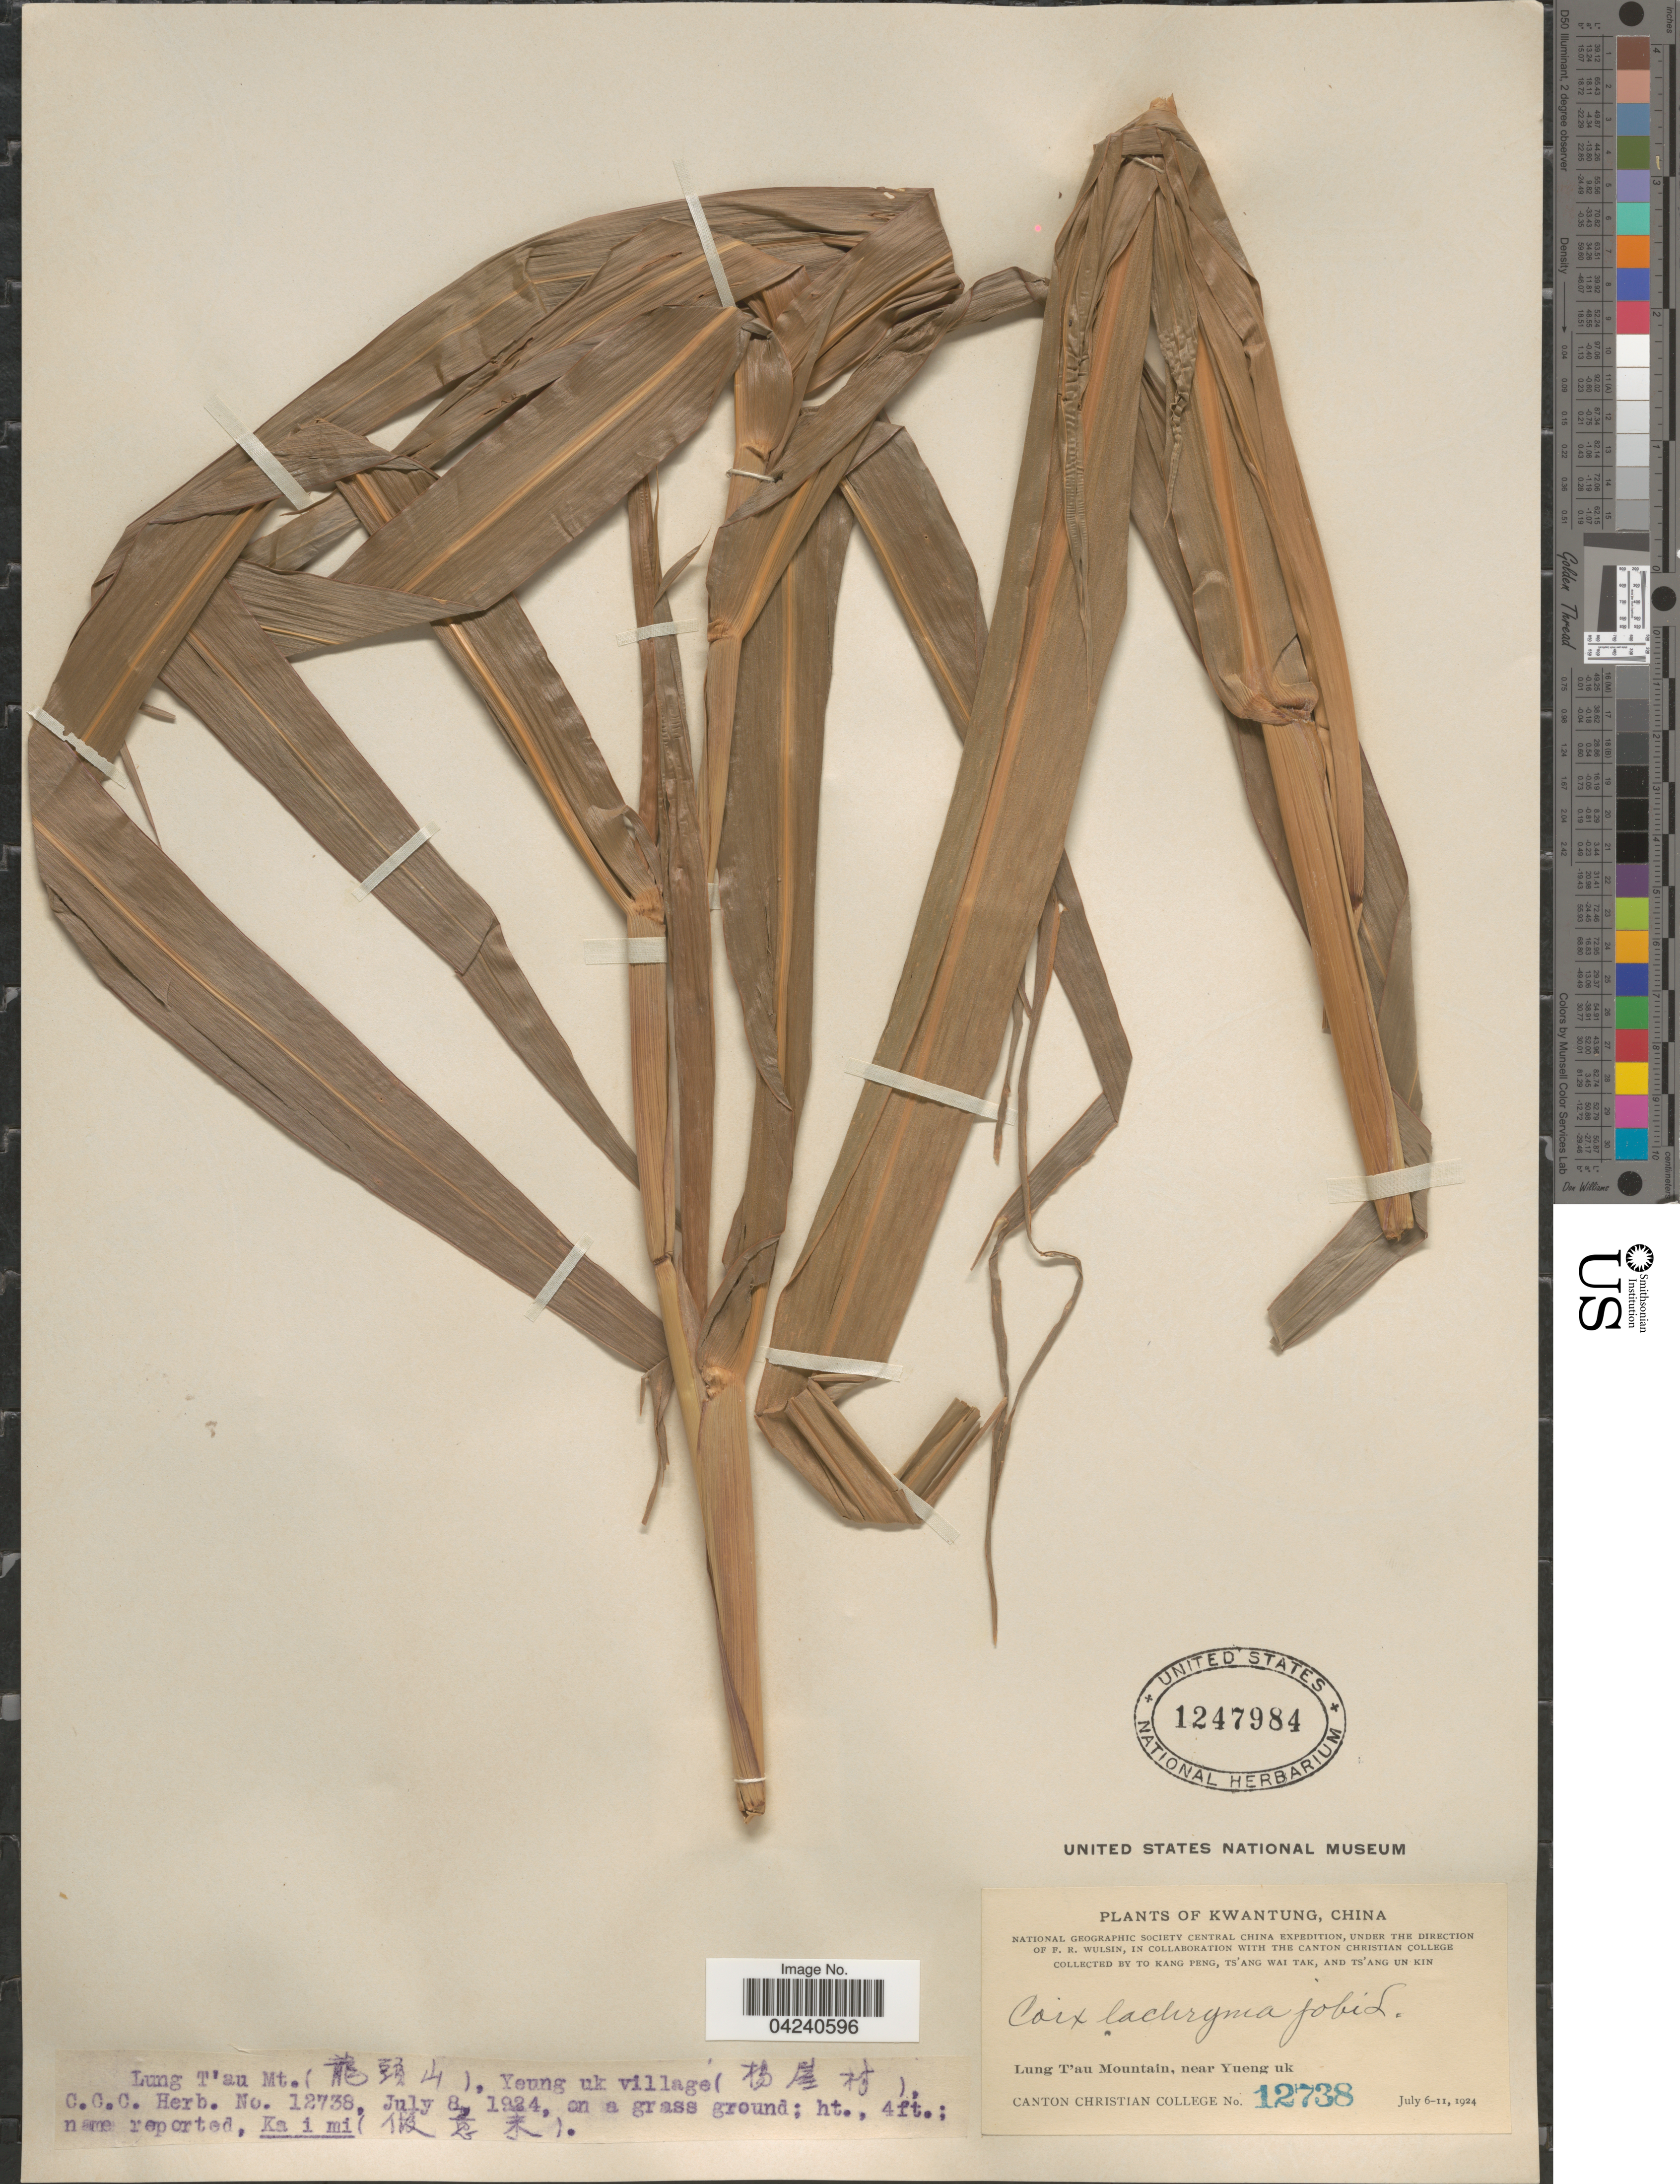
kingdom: Plantae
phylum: Tracheophyta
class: Liliopsida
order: Poales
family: Poaceae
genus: Coix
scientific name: Coix lacryma-jobi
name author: L.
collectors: T. K. Peng, W. T. Tsang & Ts' Ang Un Kin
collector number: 12738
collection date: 1924-07-08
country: China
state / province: Guangdong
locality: Kwantung. Lung T'au Mountain (X), Yeung uk village (X). National Geographic Society Central China Expedition.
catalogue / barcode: US 1247984